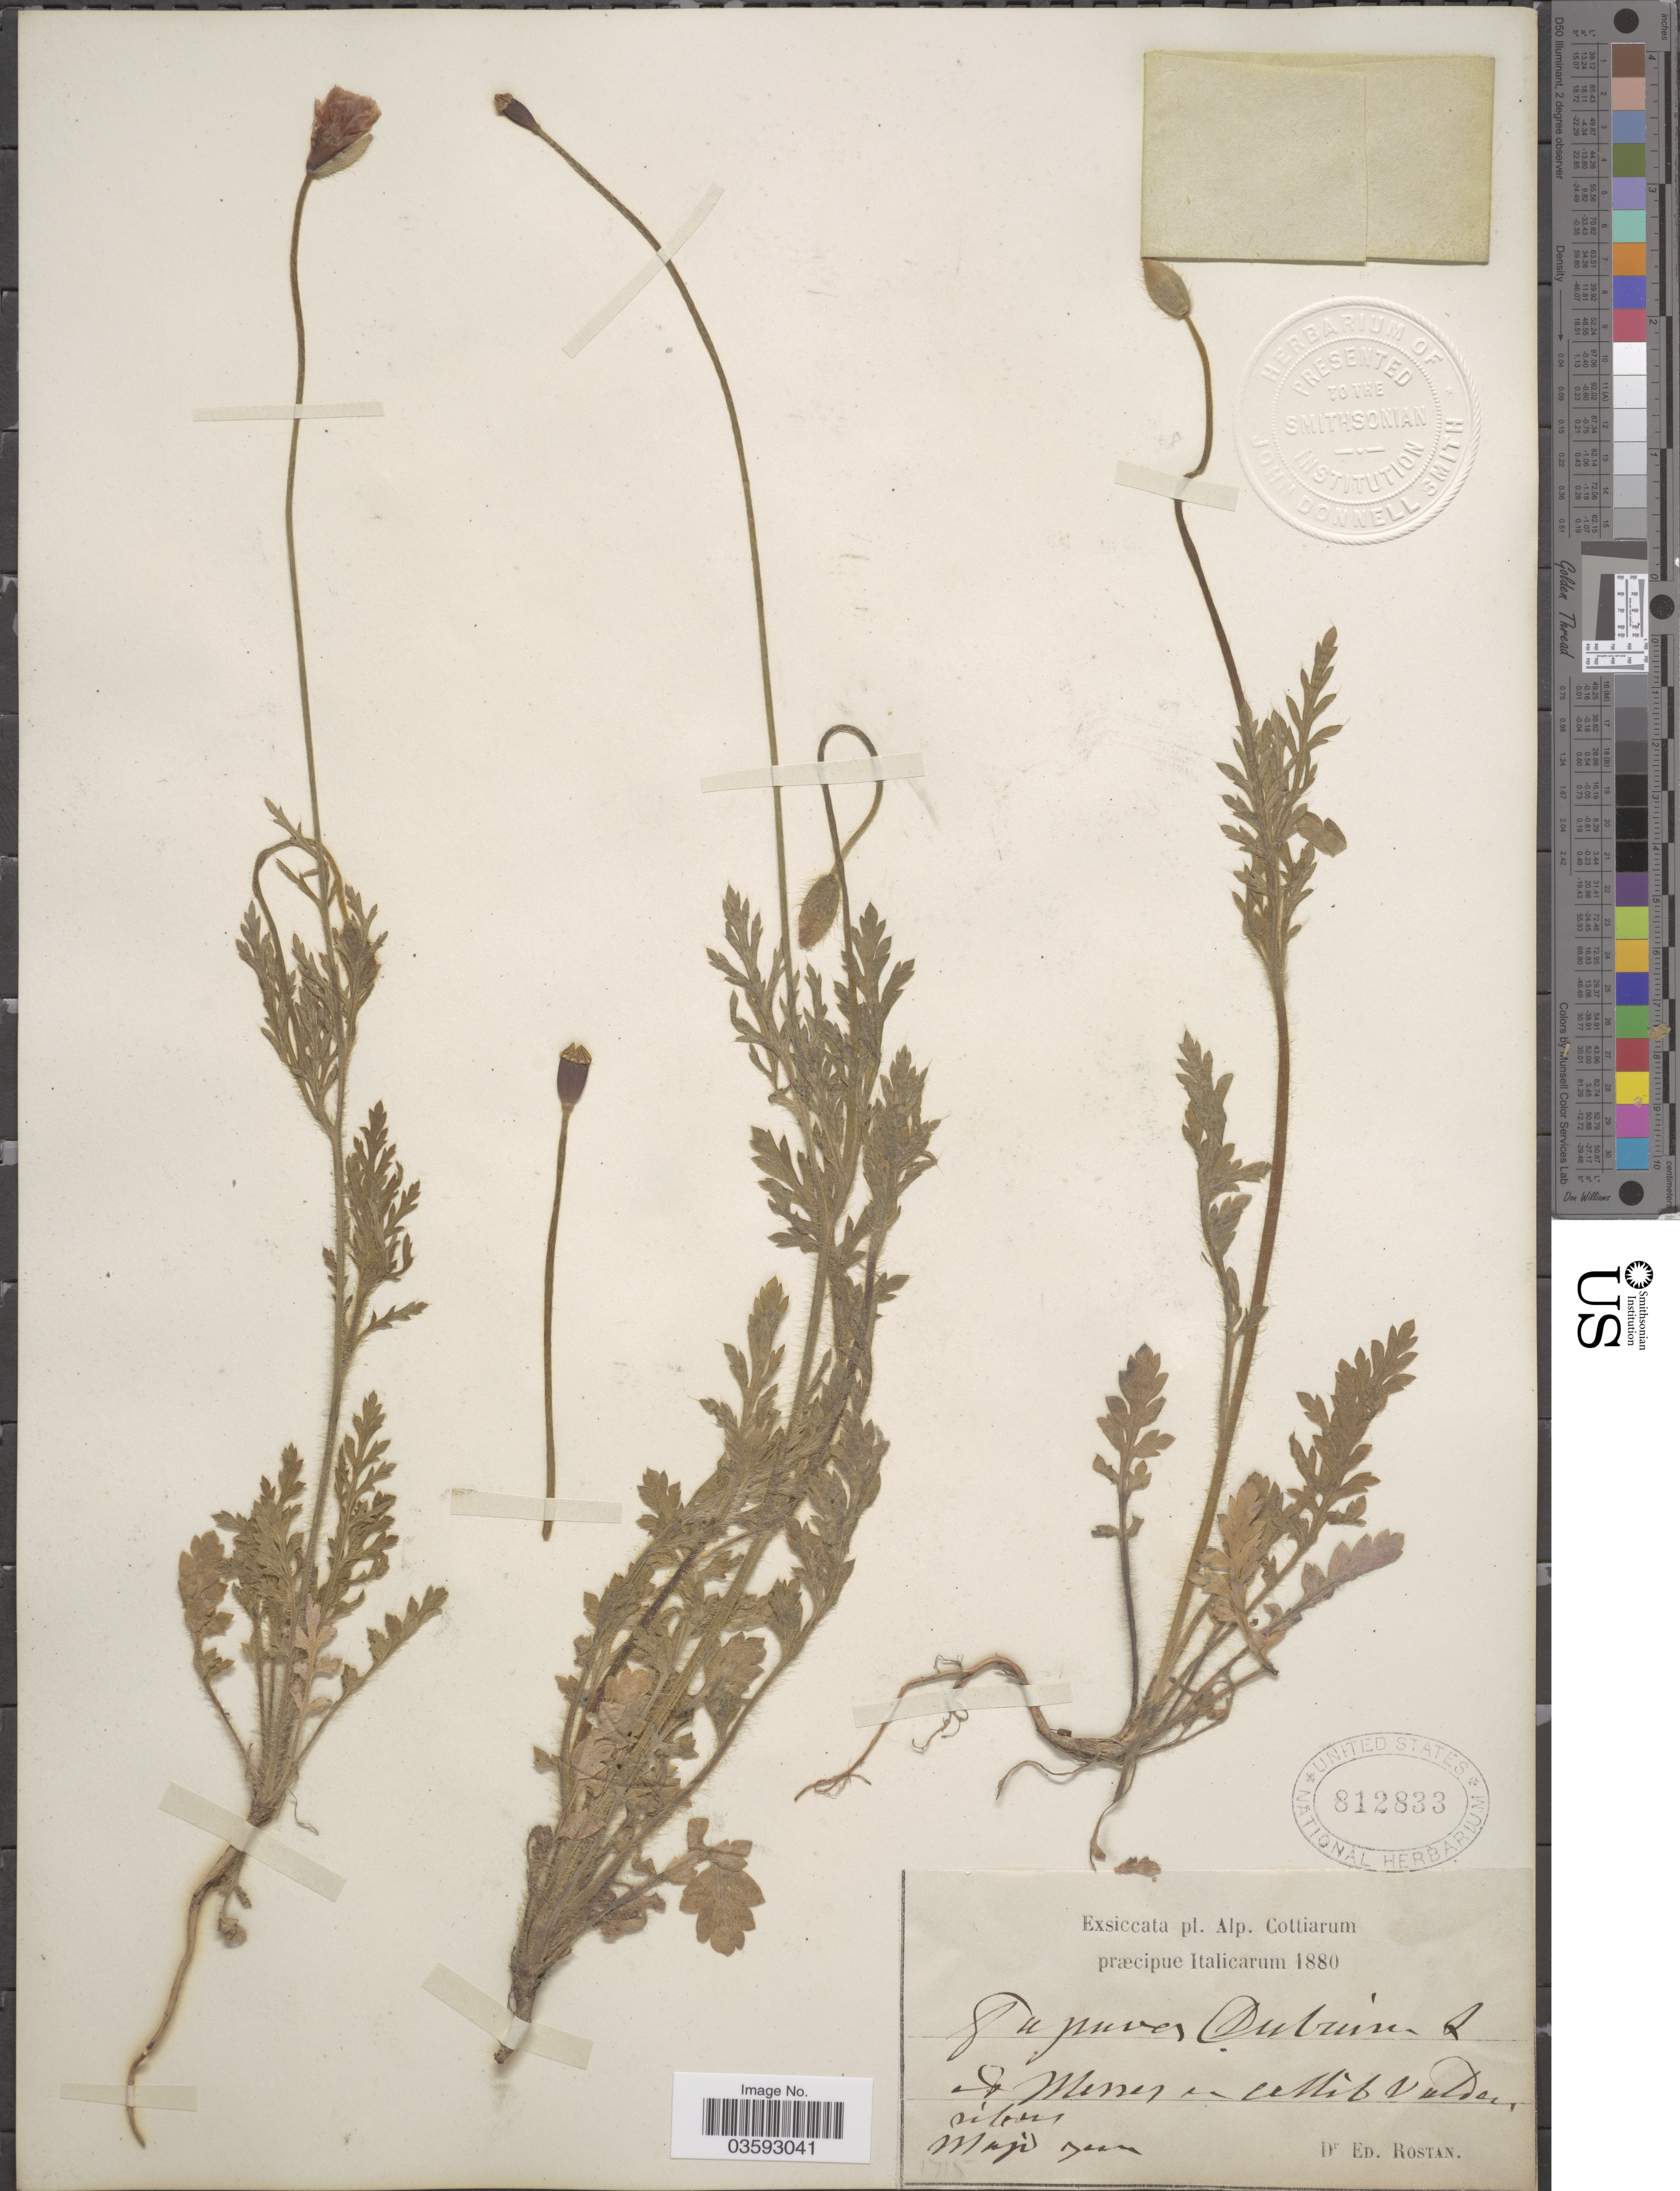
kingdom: Plantae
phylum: Tracheophyta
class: Magnoliopsida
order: Ranunculales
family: Papaveraceae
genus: Papaver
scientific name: Papaver dubium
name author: L.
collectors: E. Rostan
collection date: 1880-05/1880-06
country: Italy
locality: Alp. Cottiarum præcipue Italicarum.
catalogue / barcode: US 81233